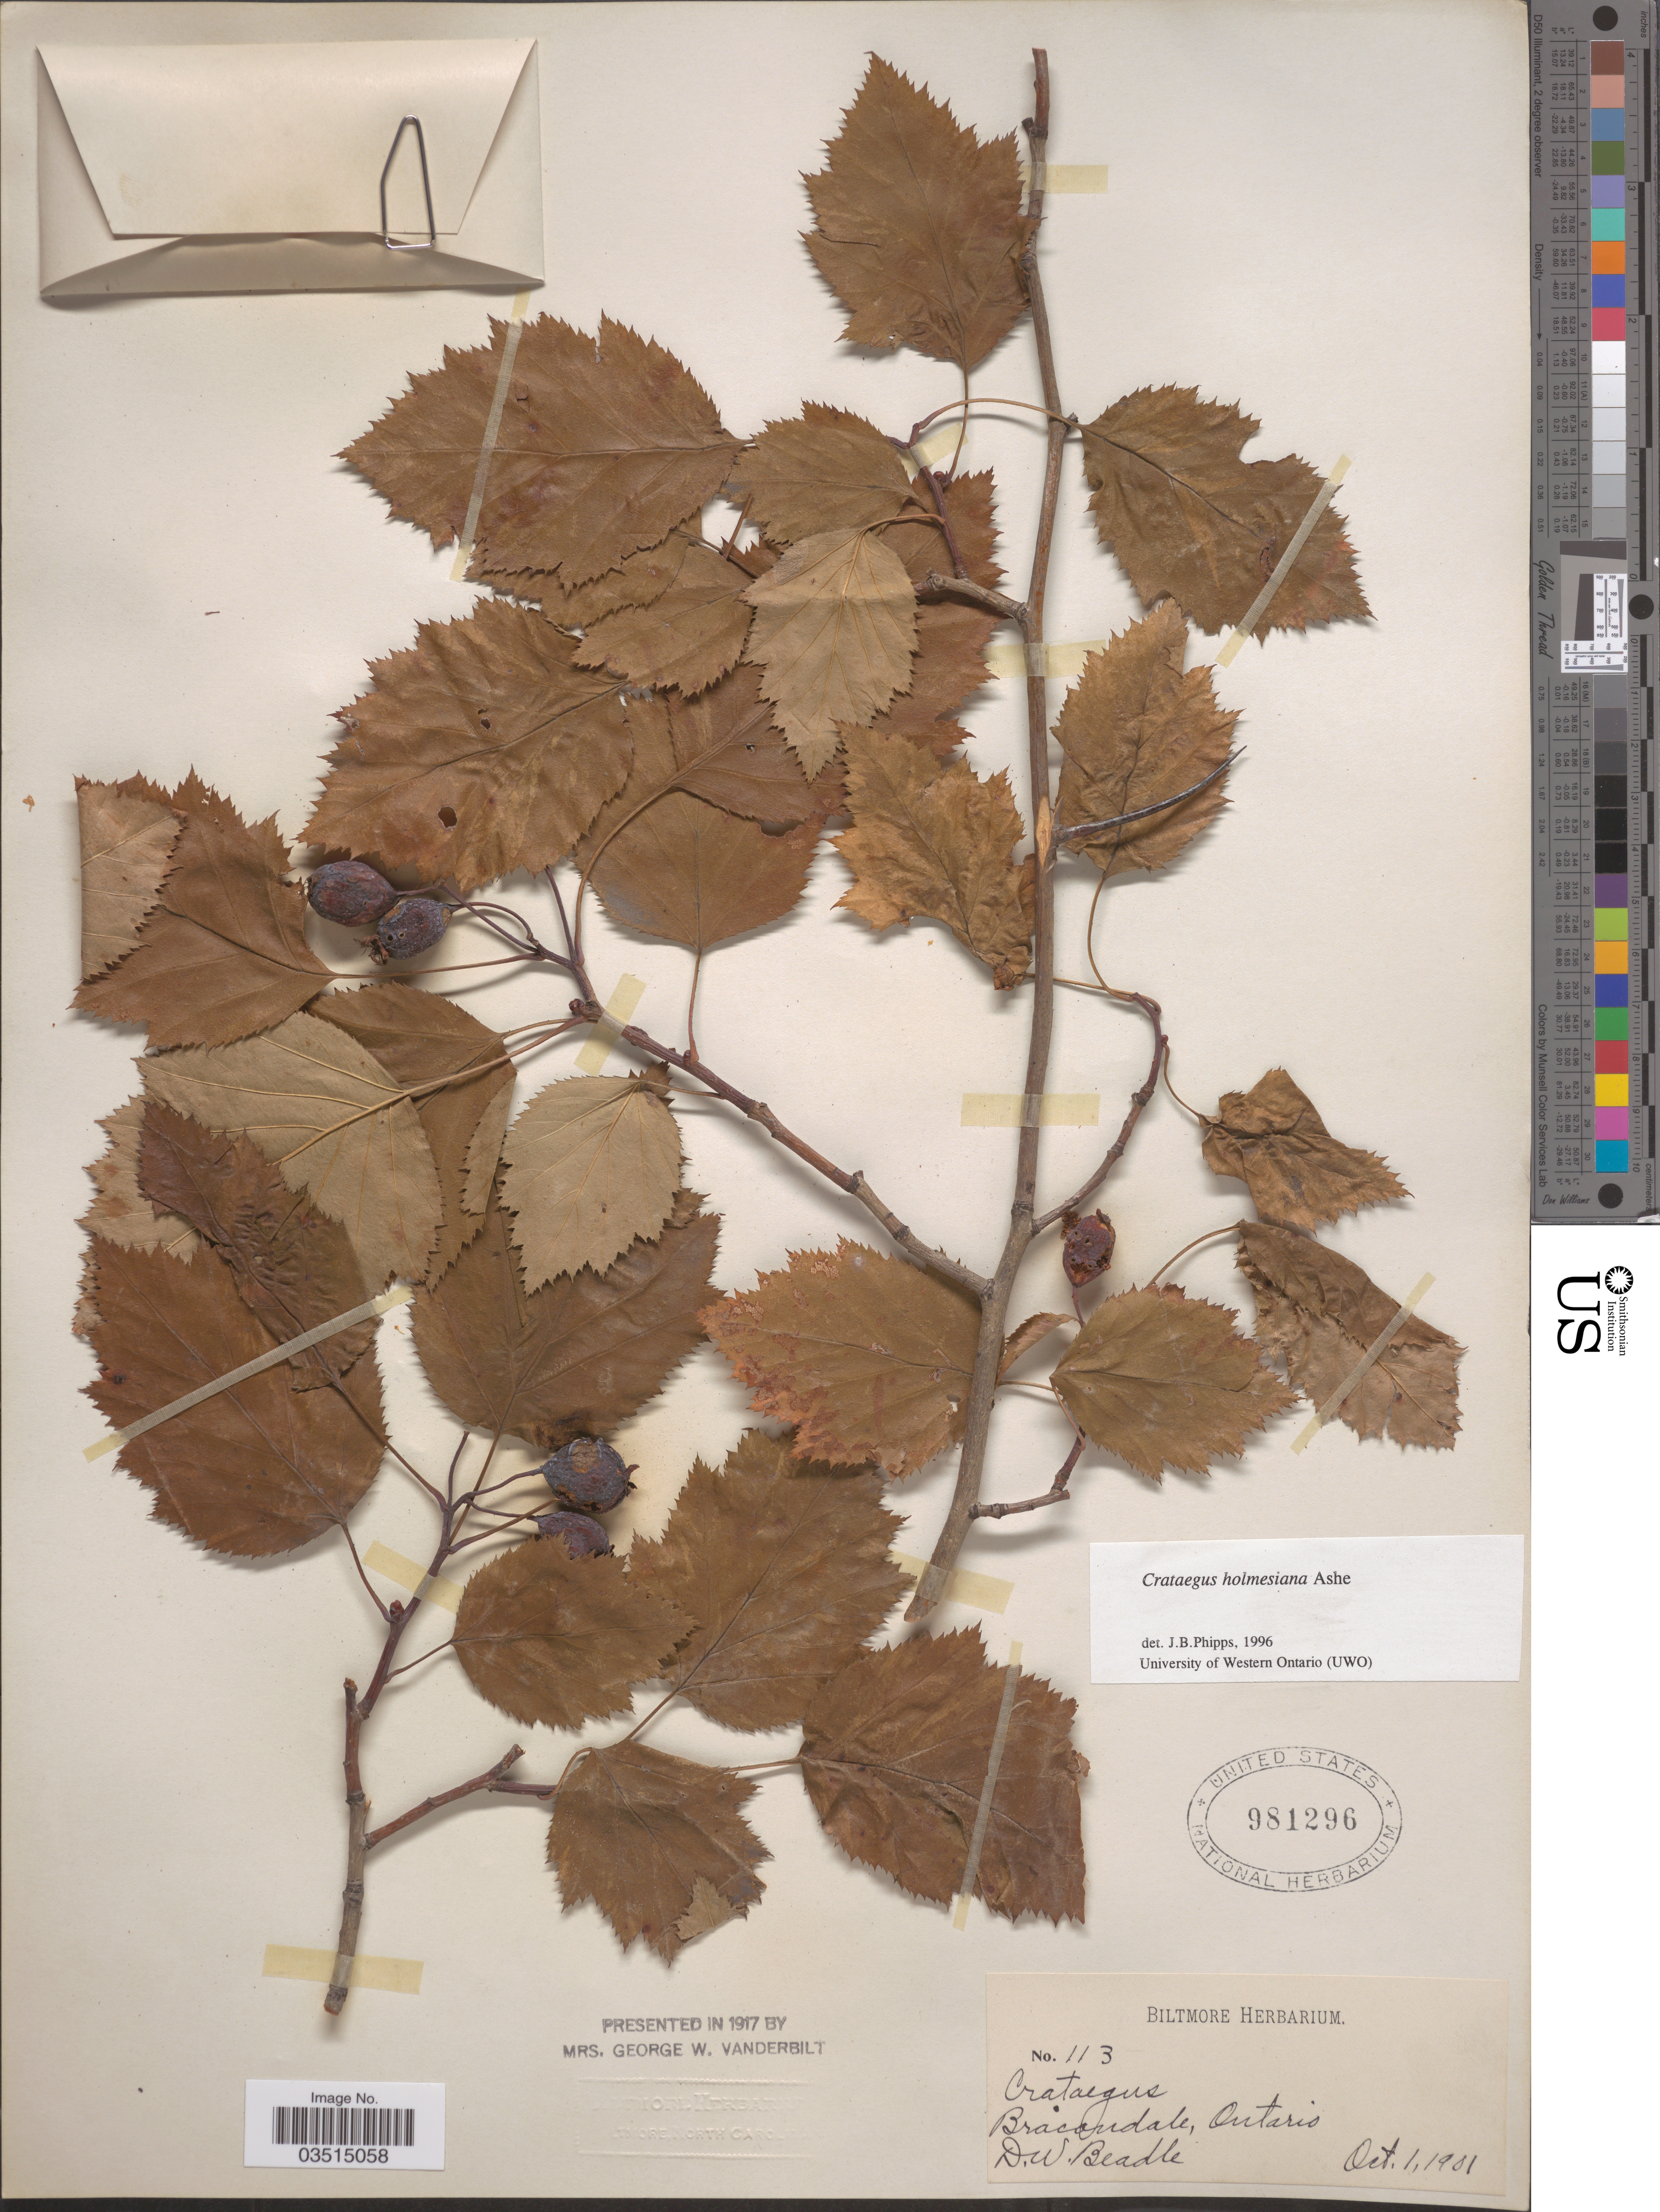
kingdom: Plantae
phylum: Tracheophyta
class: Magnoliopsida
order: Rosales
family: Rosaceae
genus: Crataegus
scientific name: Crataegus holmesiana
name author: Ashe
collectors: D. Beadle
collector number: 113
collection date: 1901-10-01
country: Canada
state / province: Ontario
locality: Bracondale.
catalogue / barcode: US 981296